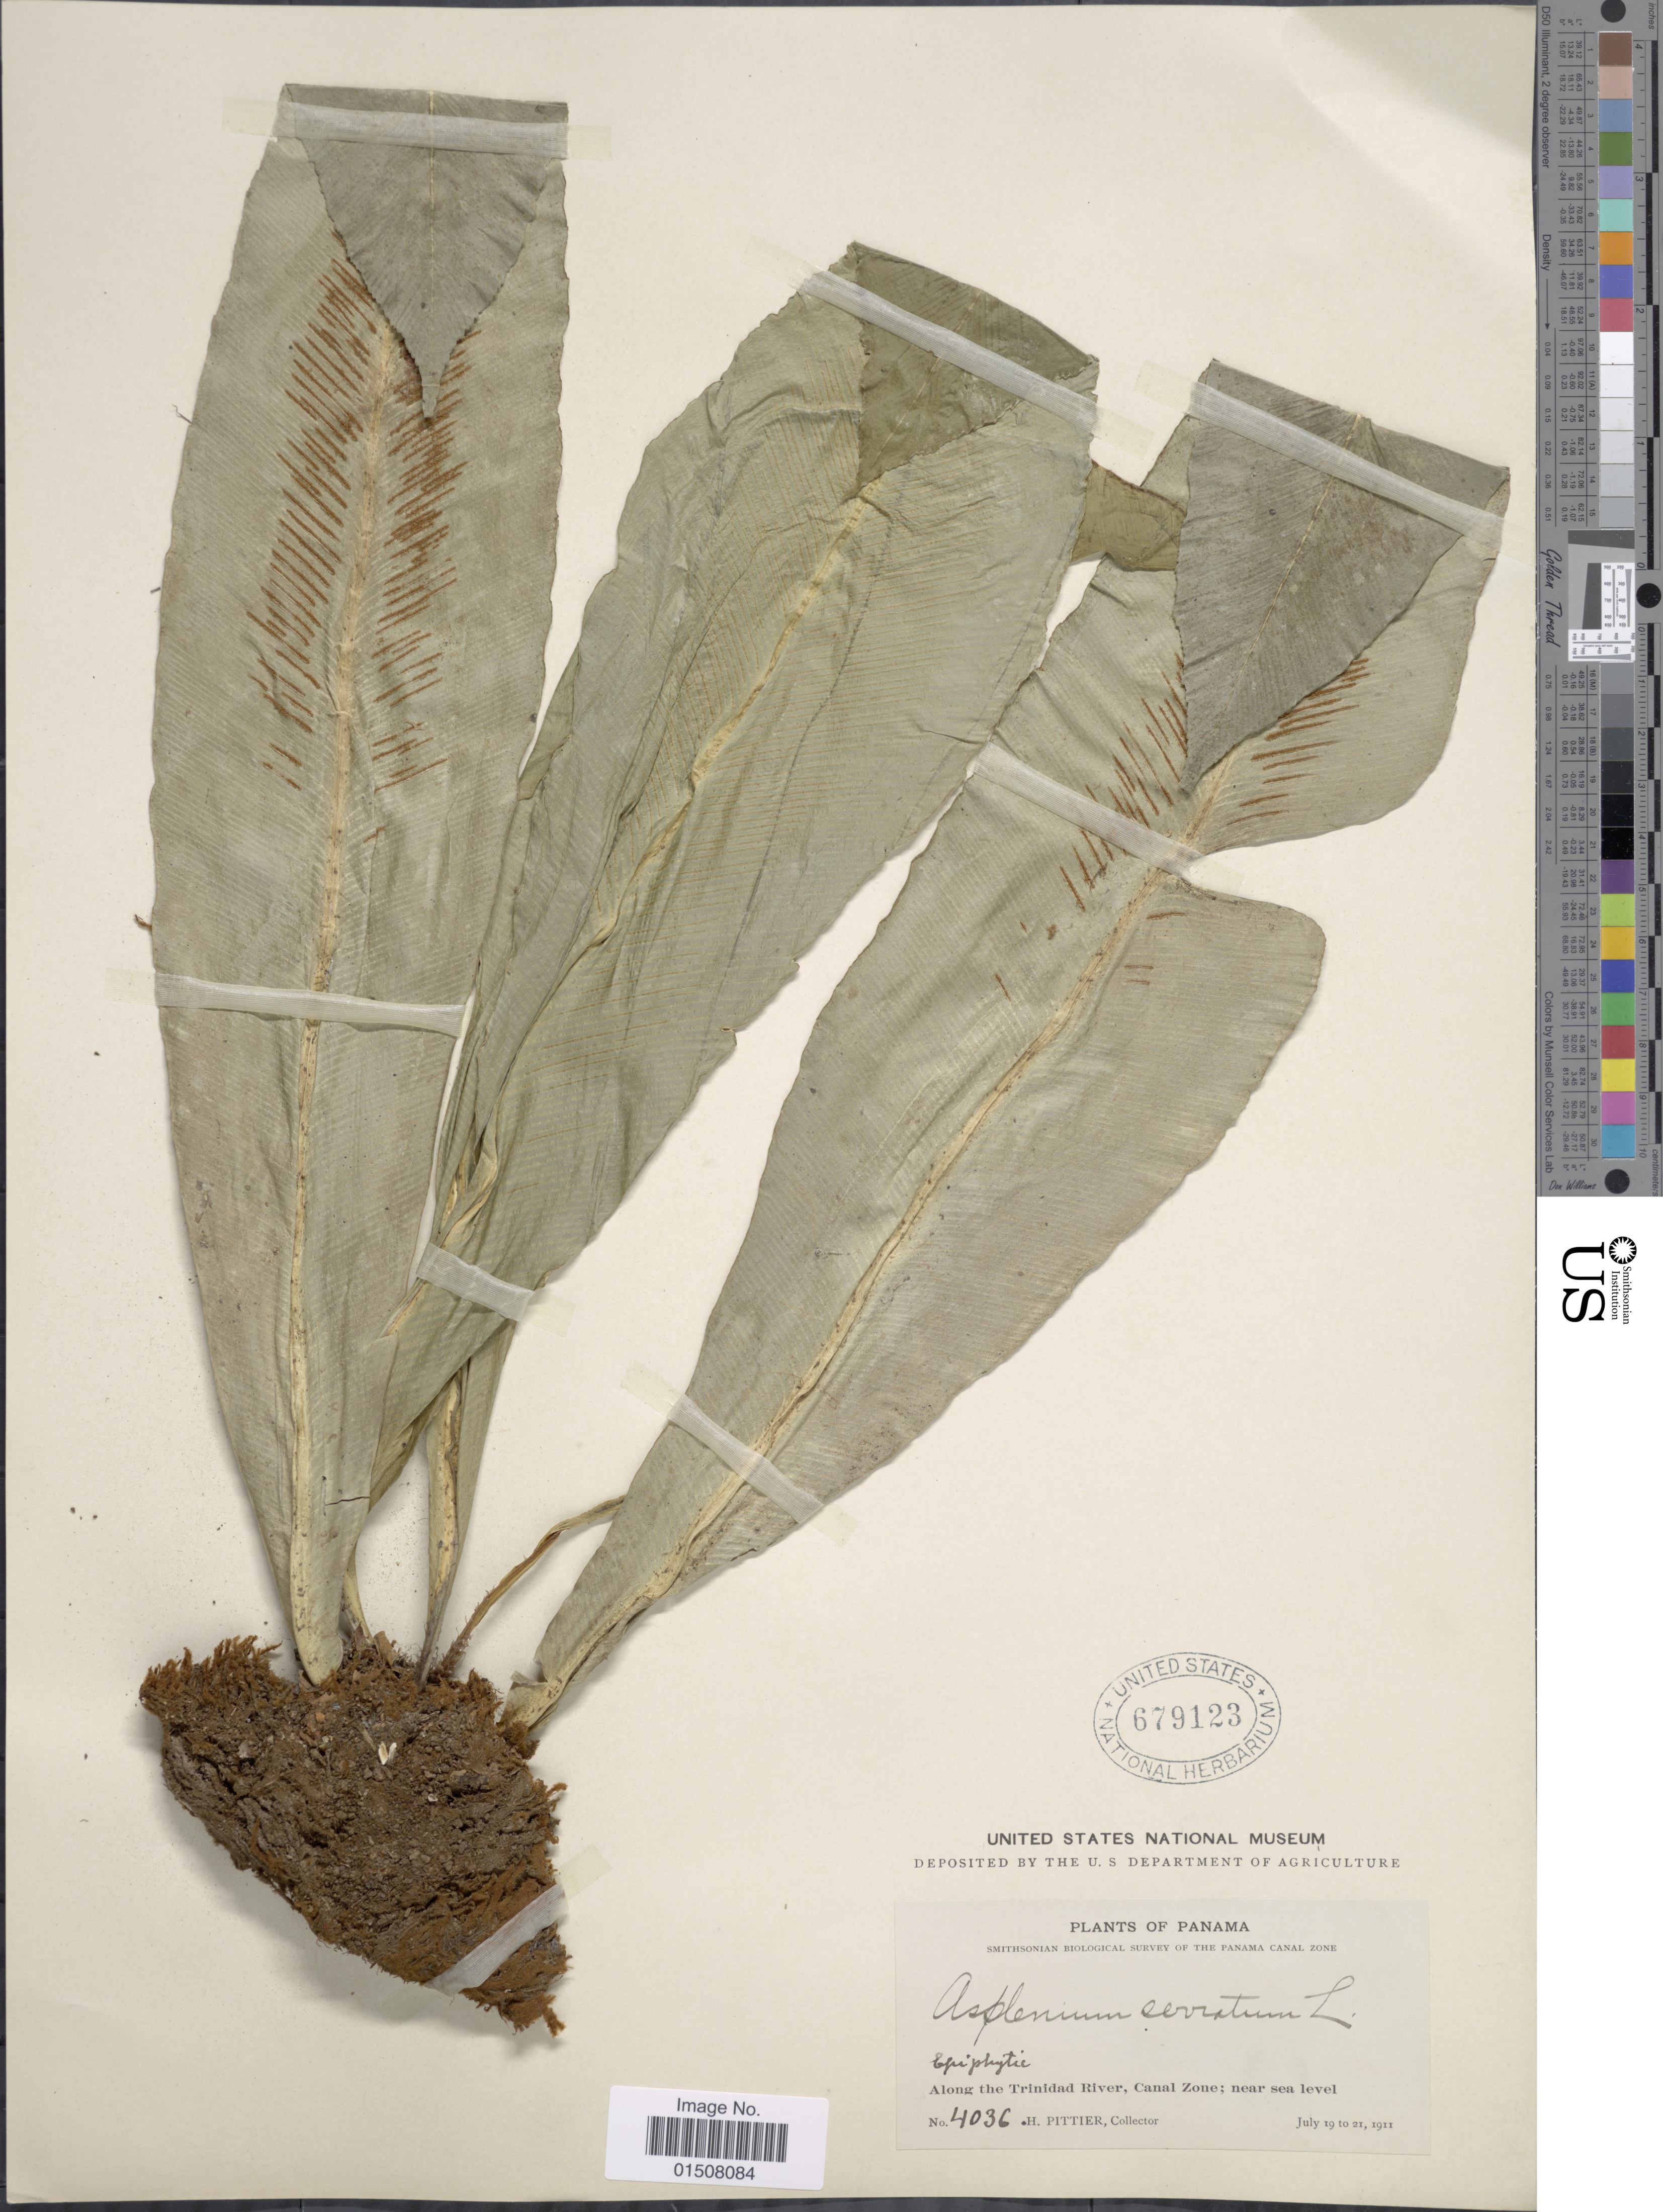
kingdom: Plantae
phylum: Tracheophyta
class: Polypodiopsida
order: Polypodiales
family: Aspleniaceae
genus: Asplenium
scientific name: Asplenium serratum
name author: L.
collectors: H. F. Pittier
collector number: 4036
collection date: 1911-07-19/1911-07-21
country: Panama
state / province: Colón / Panamá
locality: Along the Trinidad River, Canal Zone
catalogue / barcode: US 679123